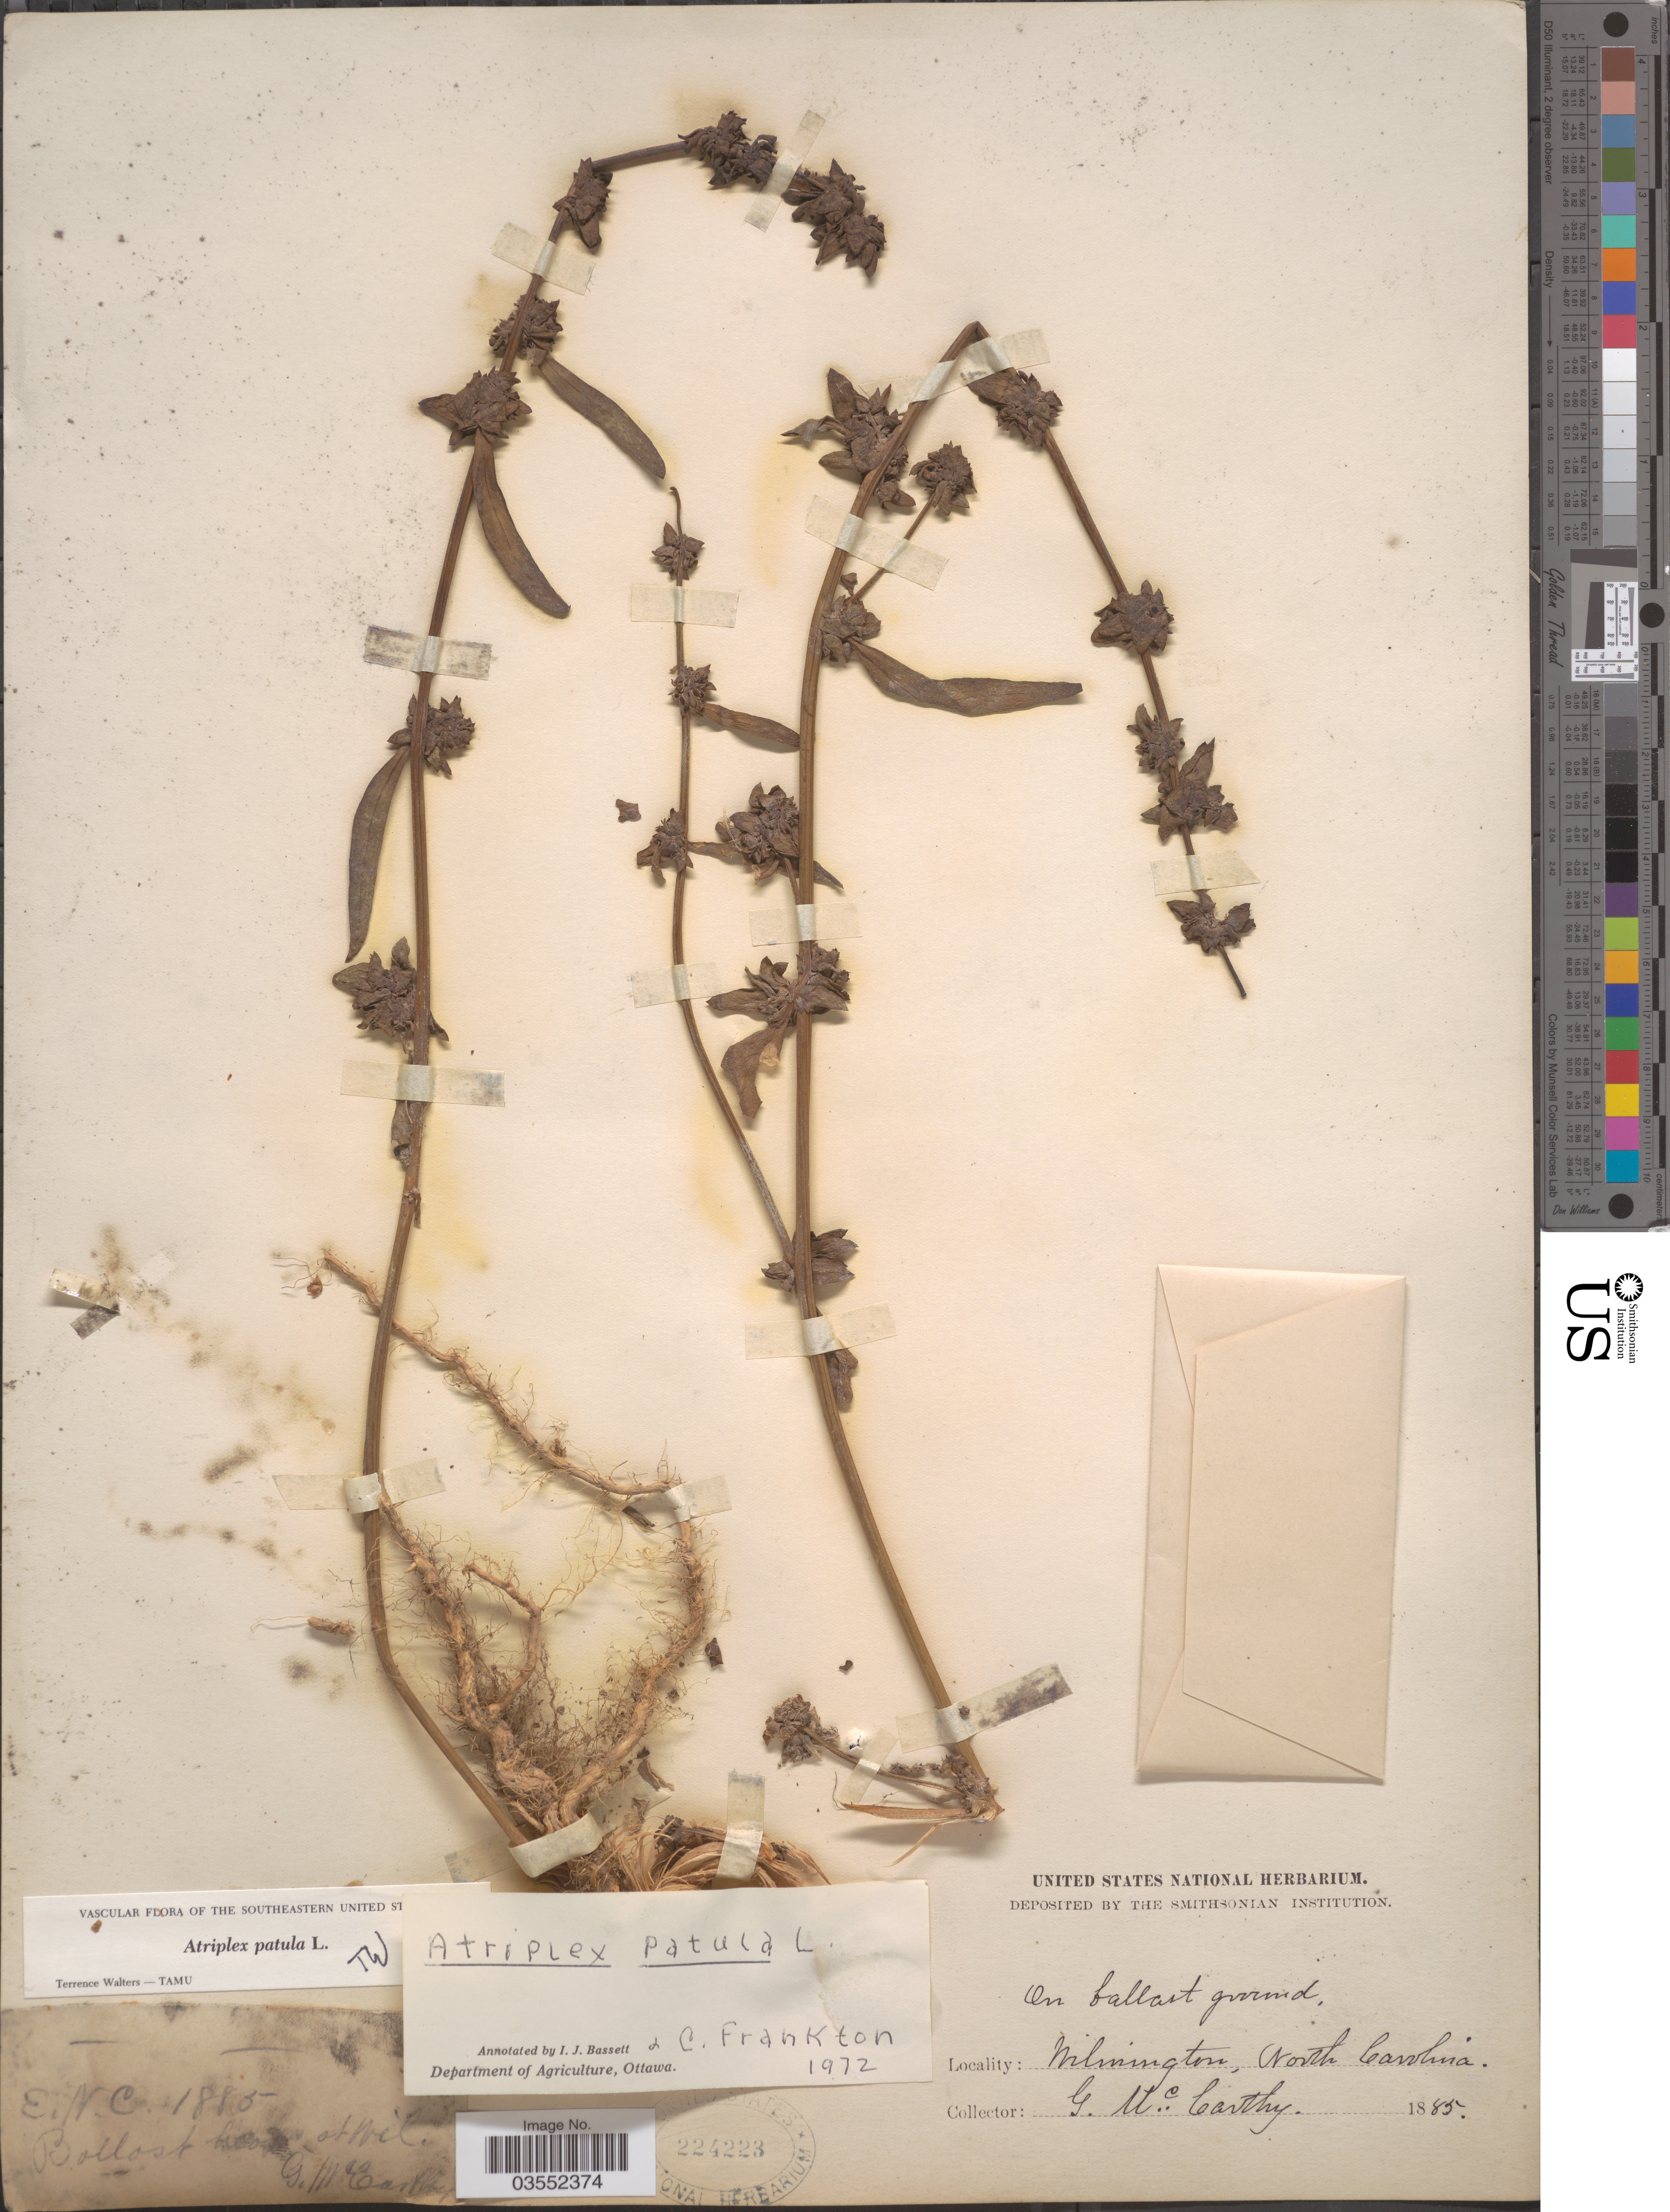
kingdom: Plantae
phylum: Tracheophyta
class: Magnoliopsida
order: Caryophyllales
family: Amaranthaceae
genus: Atriplex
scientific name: Atriplex patula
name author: L.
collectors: G. McCarthy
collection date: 1885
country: United States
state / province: North Carolina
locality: Wilmington. Ballast heaps at Wil.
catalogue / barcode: US 224223